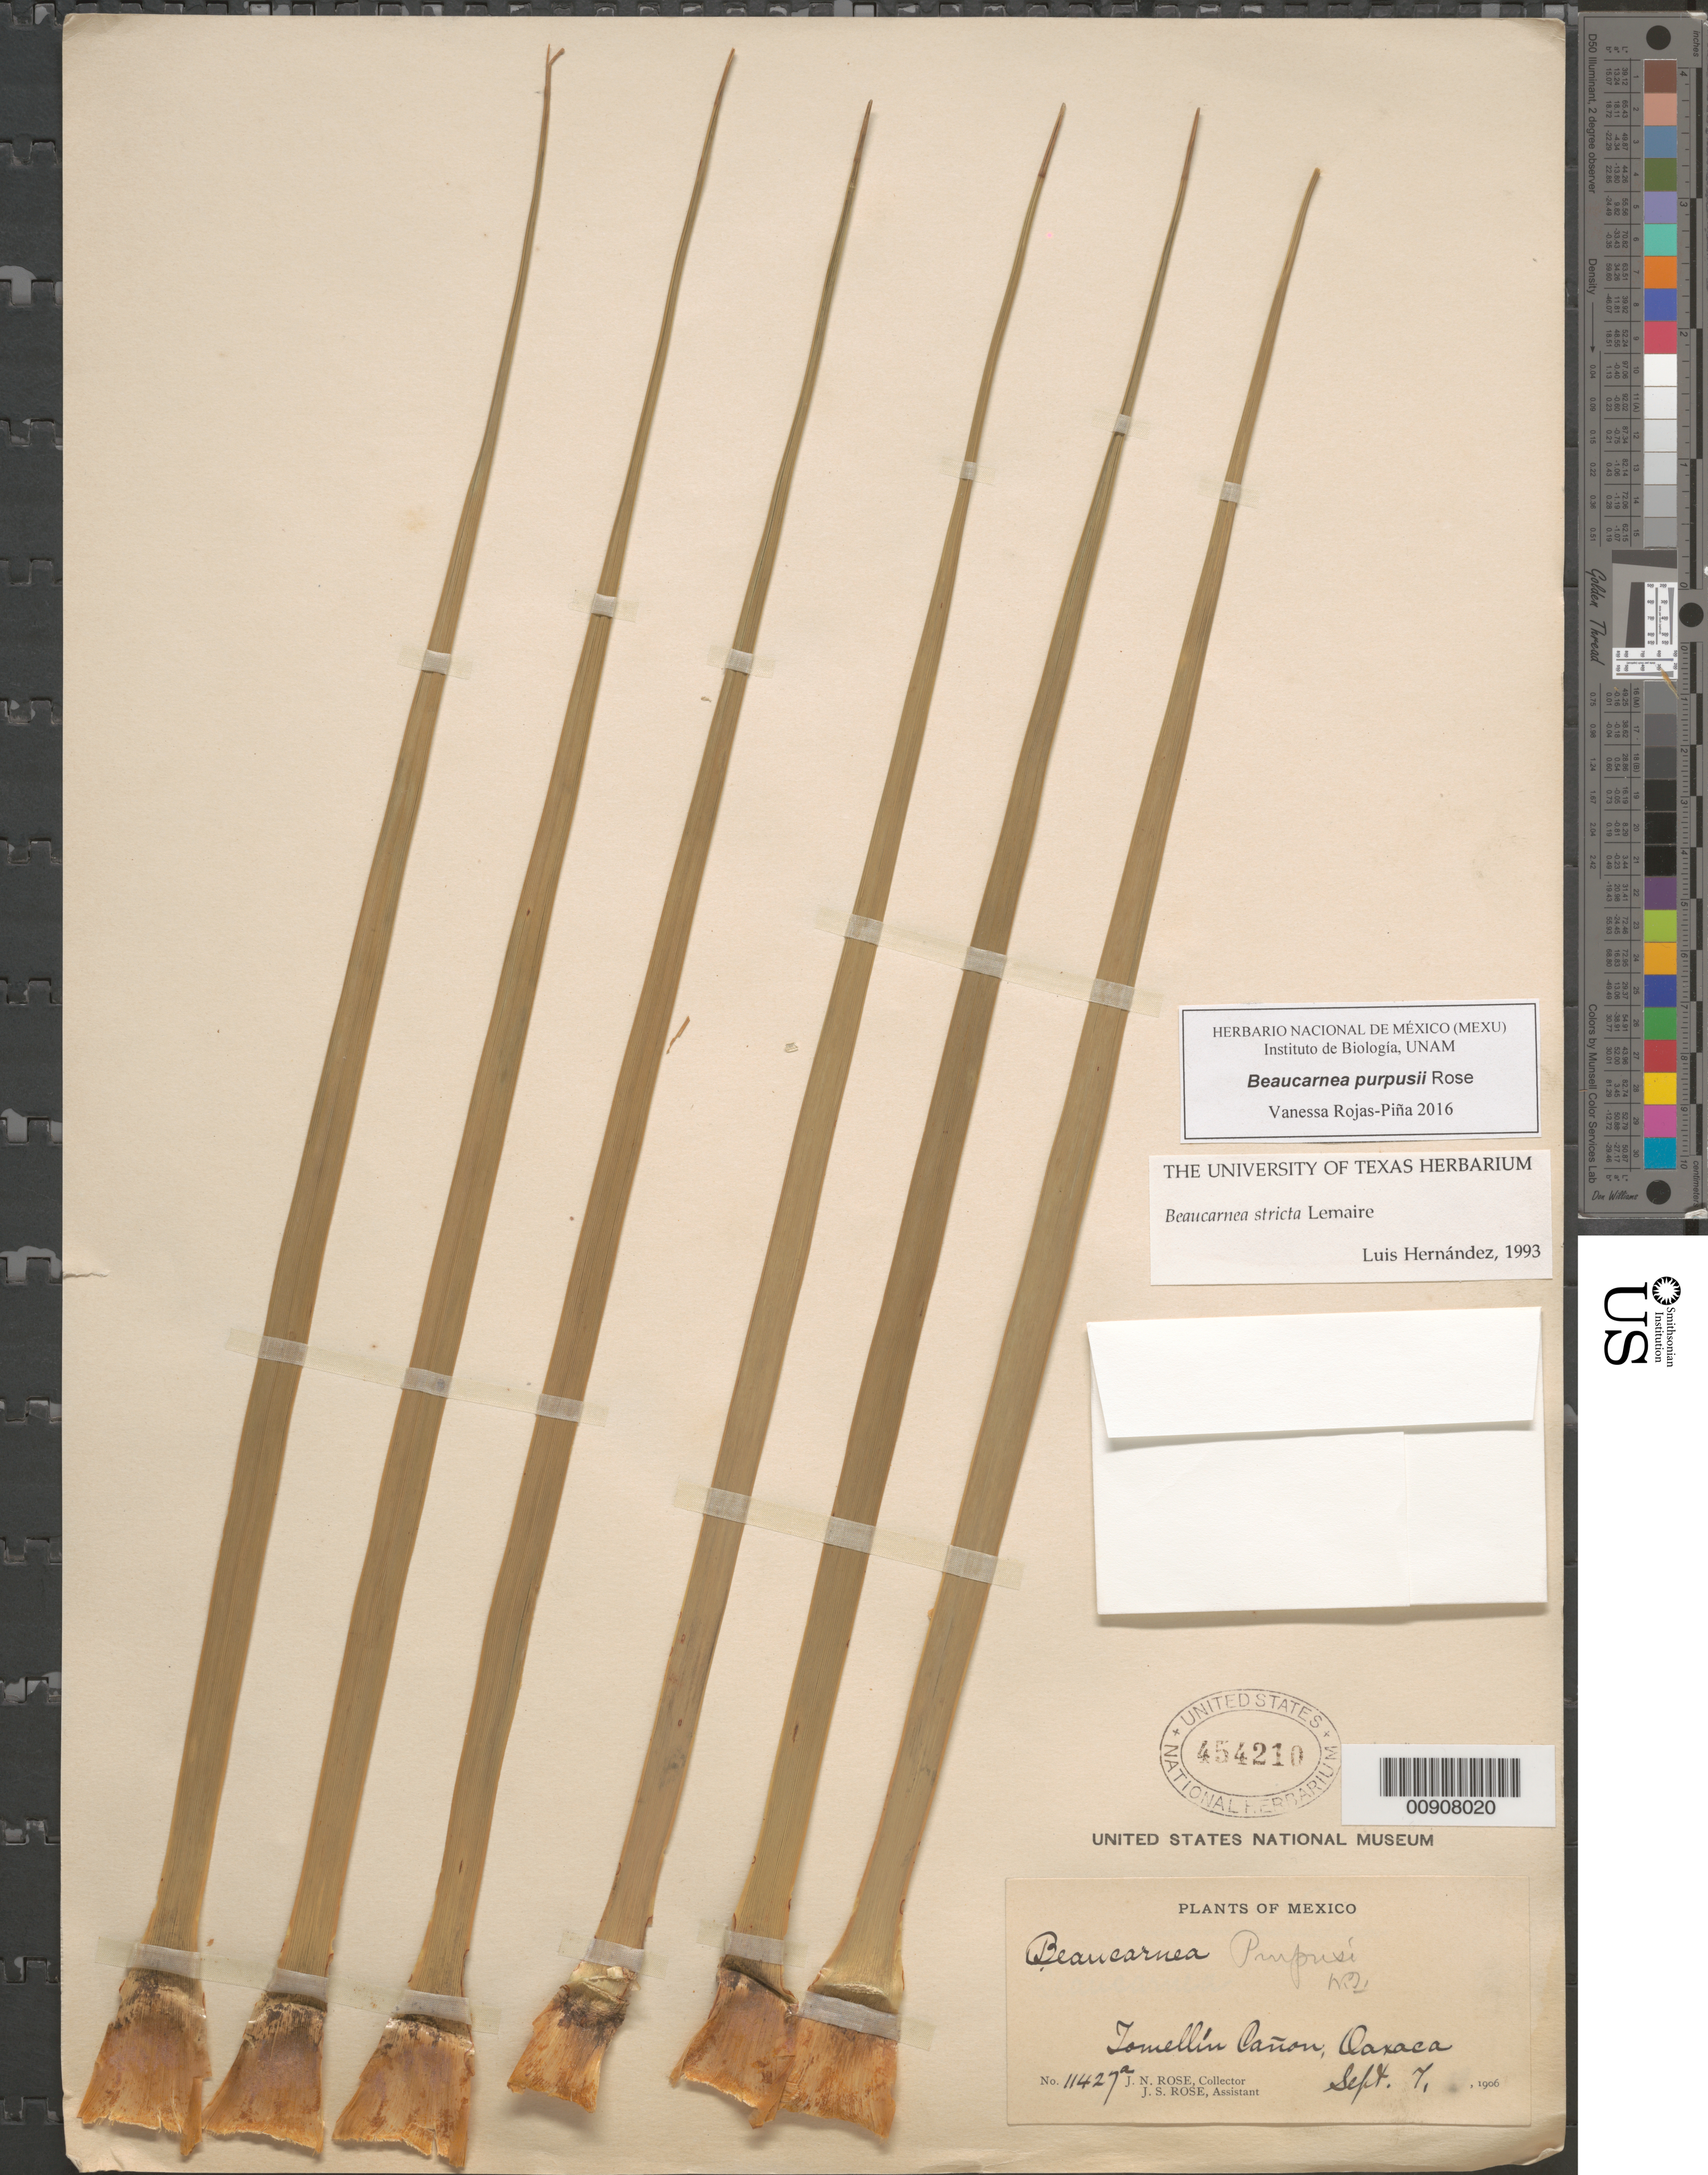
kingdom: Plantae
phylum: Tracheophyta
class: Liliopsida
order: Asparagales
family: Asparagaceae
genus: Beaucarnea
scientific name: Beaucarnea stricta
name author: Lem.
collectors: J. N. Rose & J. S. Rose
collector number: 11427 a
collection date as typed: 07 Sep 1906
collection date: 1906-09-07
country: Mexico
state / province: Oaxaca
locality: Tomellín Cañon, Oaxaca.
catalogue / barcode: US 454210